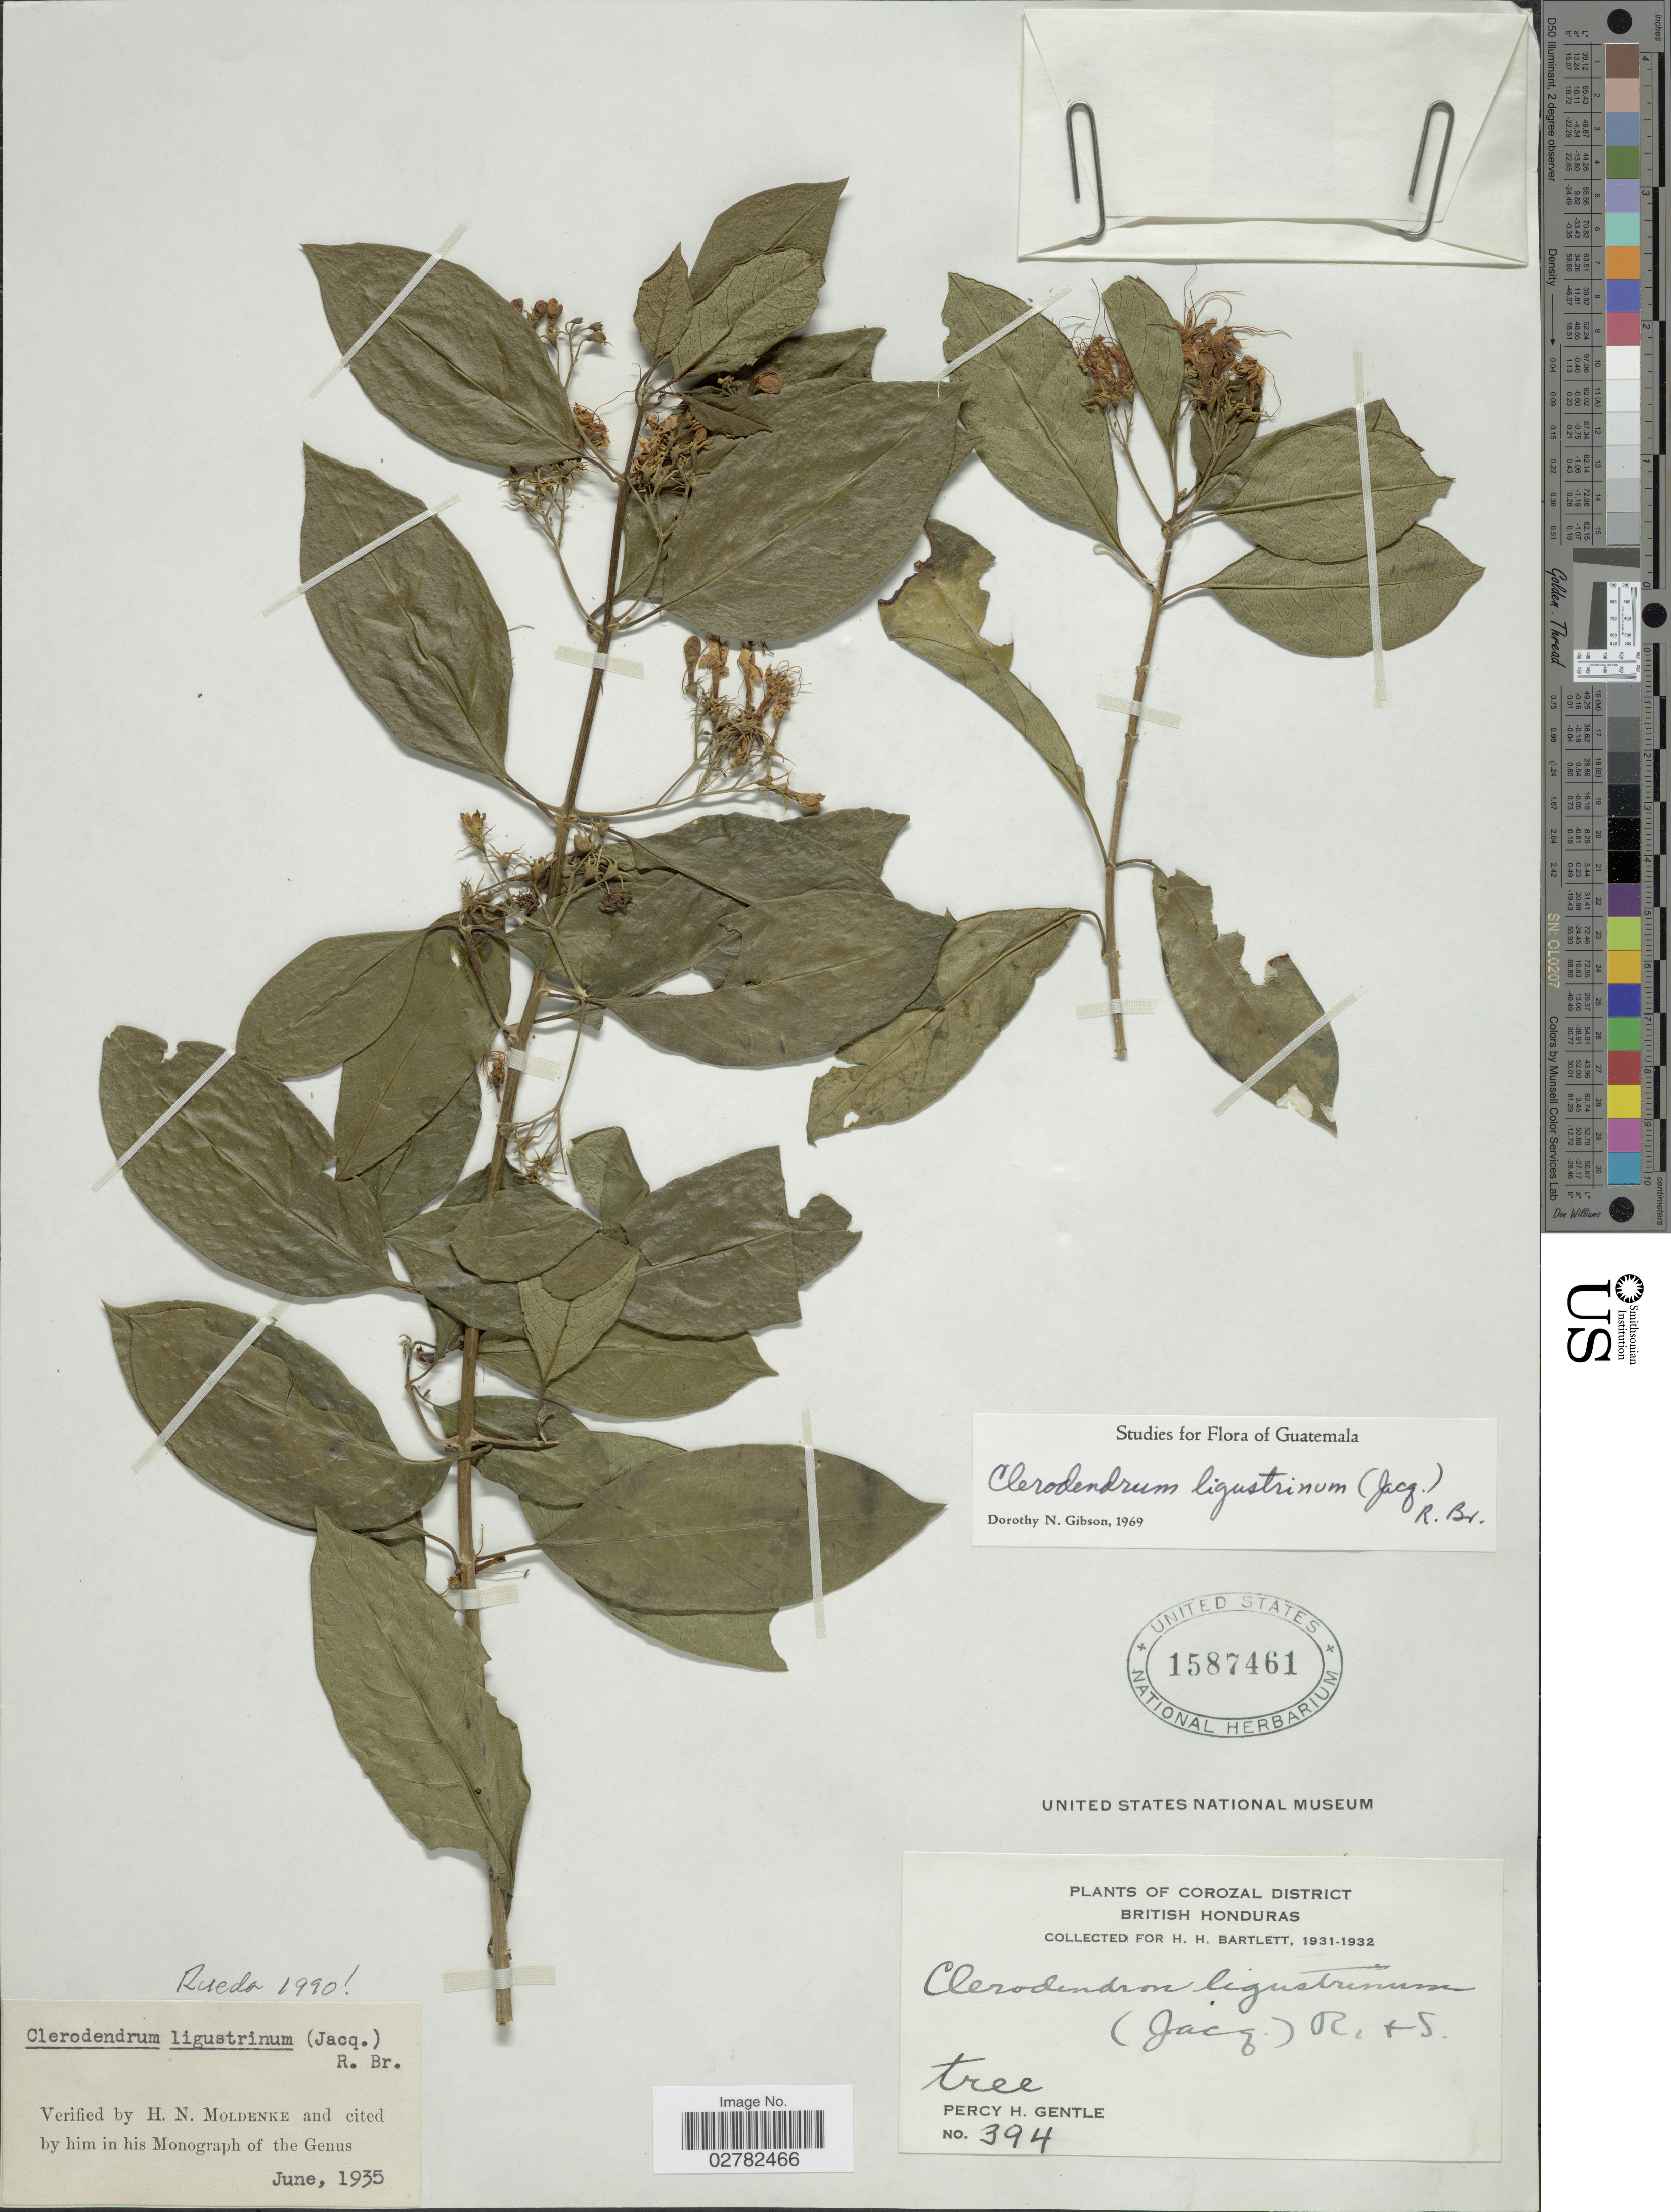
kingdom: Plantae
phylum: Tracheophyta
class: Magnoliopsida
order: Lamiales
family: Lamiaceae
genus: Clerodendrum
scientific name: Clerodendrum ligustrinum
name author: (Jacq.) R. Br.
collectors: P. H. Gentle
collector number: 394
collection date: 1931/1932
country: Belize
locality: Corozal District, British Honduras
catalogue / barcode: US 1587461